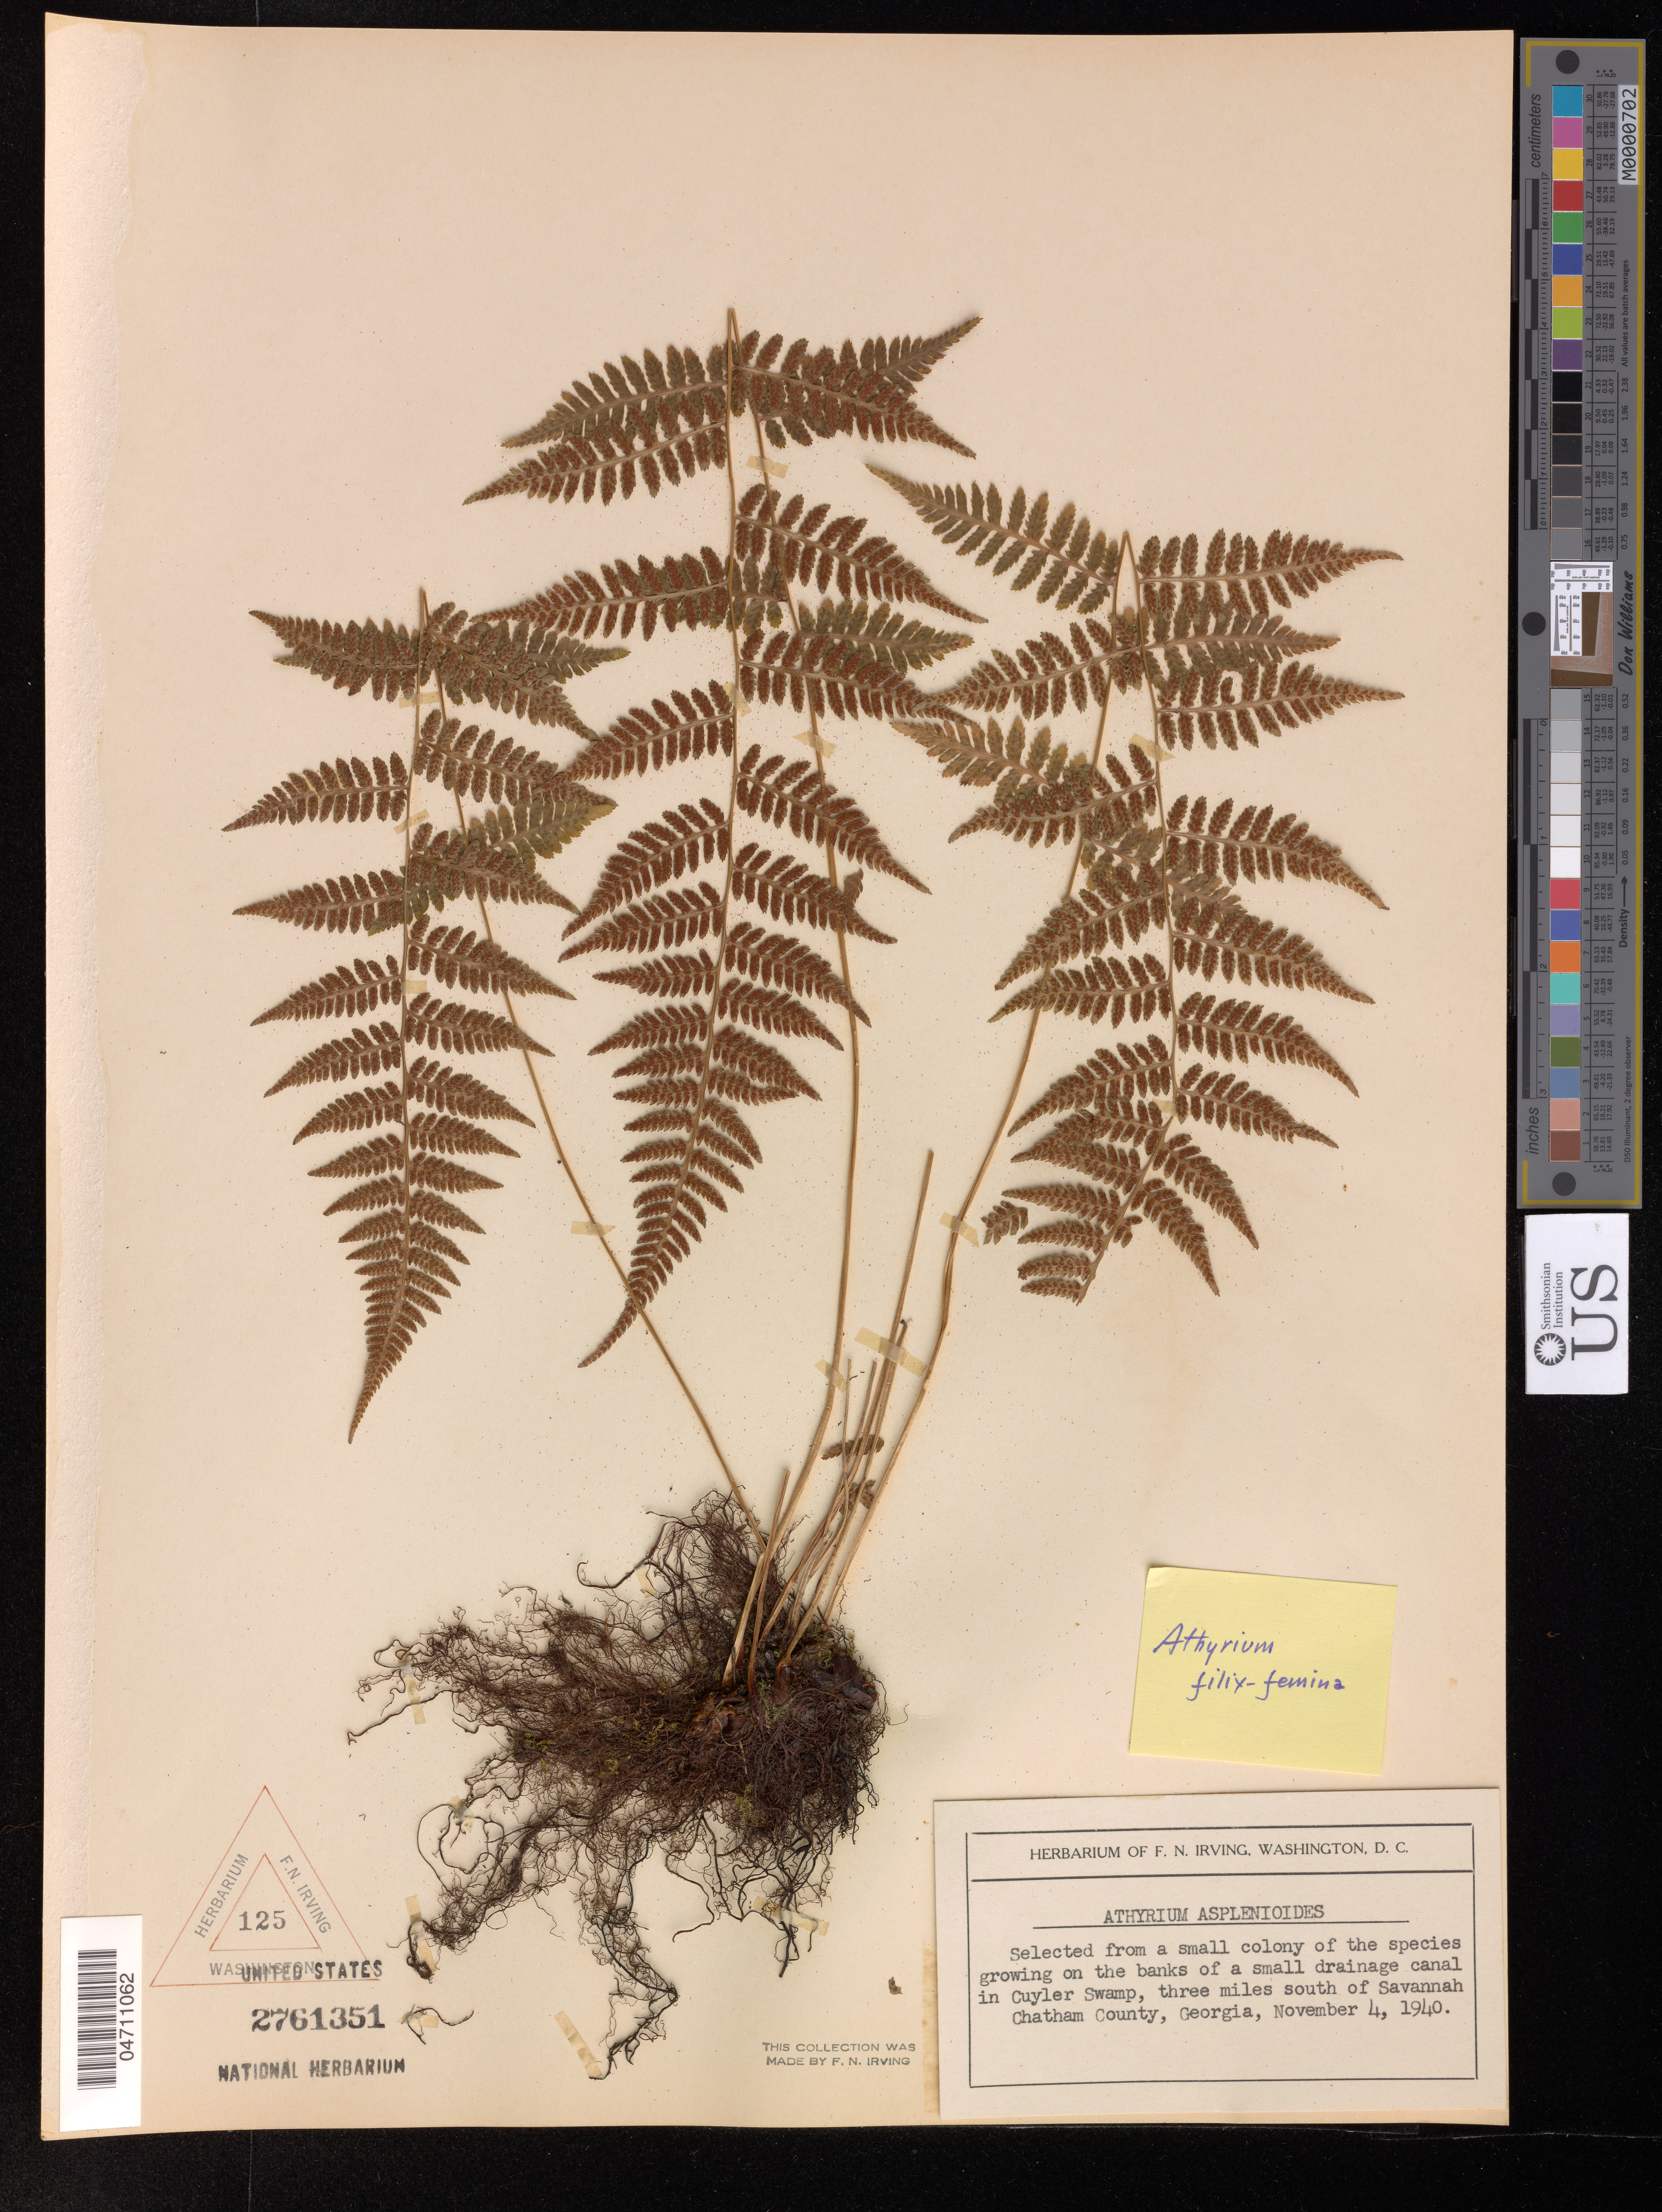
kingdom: Plantae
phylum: Tracheophyta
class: Polypodiopsida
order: Polypodiales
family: Athyriaceae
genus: Athyrium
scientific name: Athyrium filix-femina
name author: (L.) Roth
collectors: F. Irving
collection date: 1940-11-04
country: United States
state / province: Georgia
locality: On the banks of a small drainage canal in Cuyler Swamp, three miles south of Savannah Chatham County.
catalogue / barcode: US 2761351